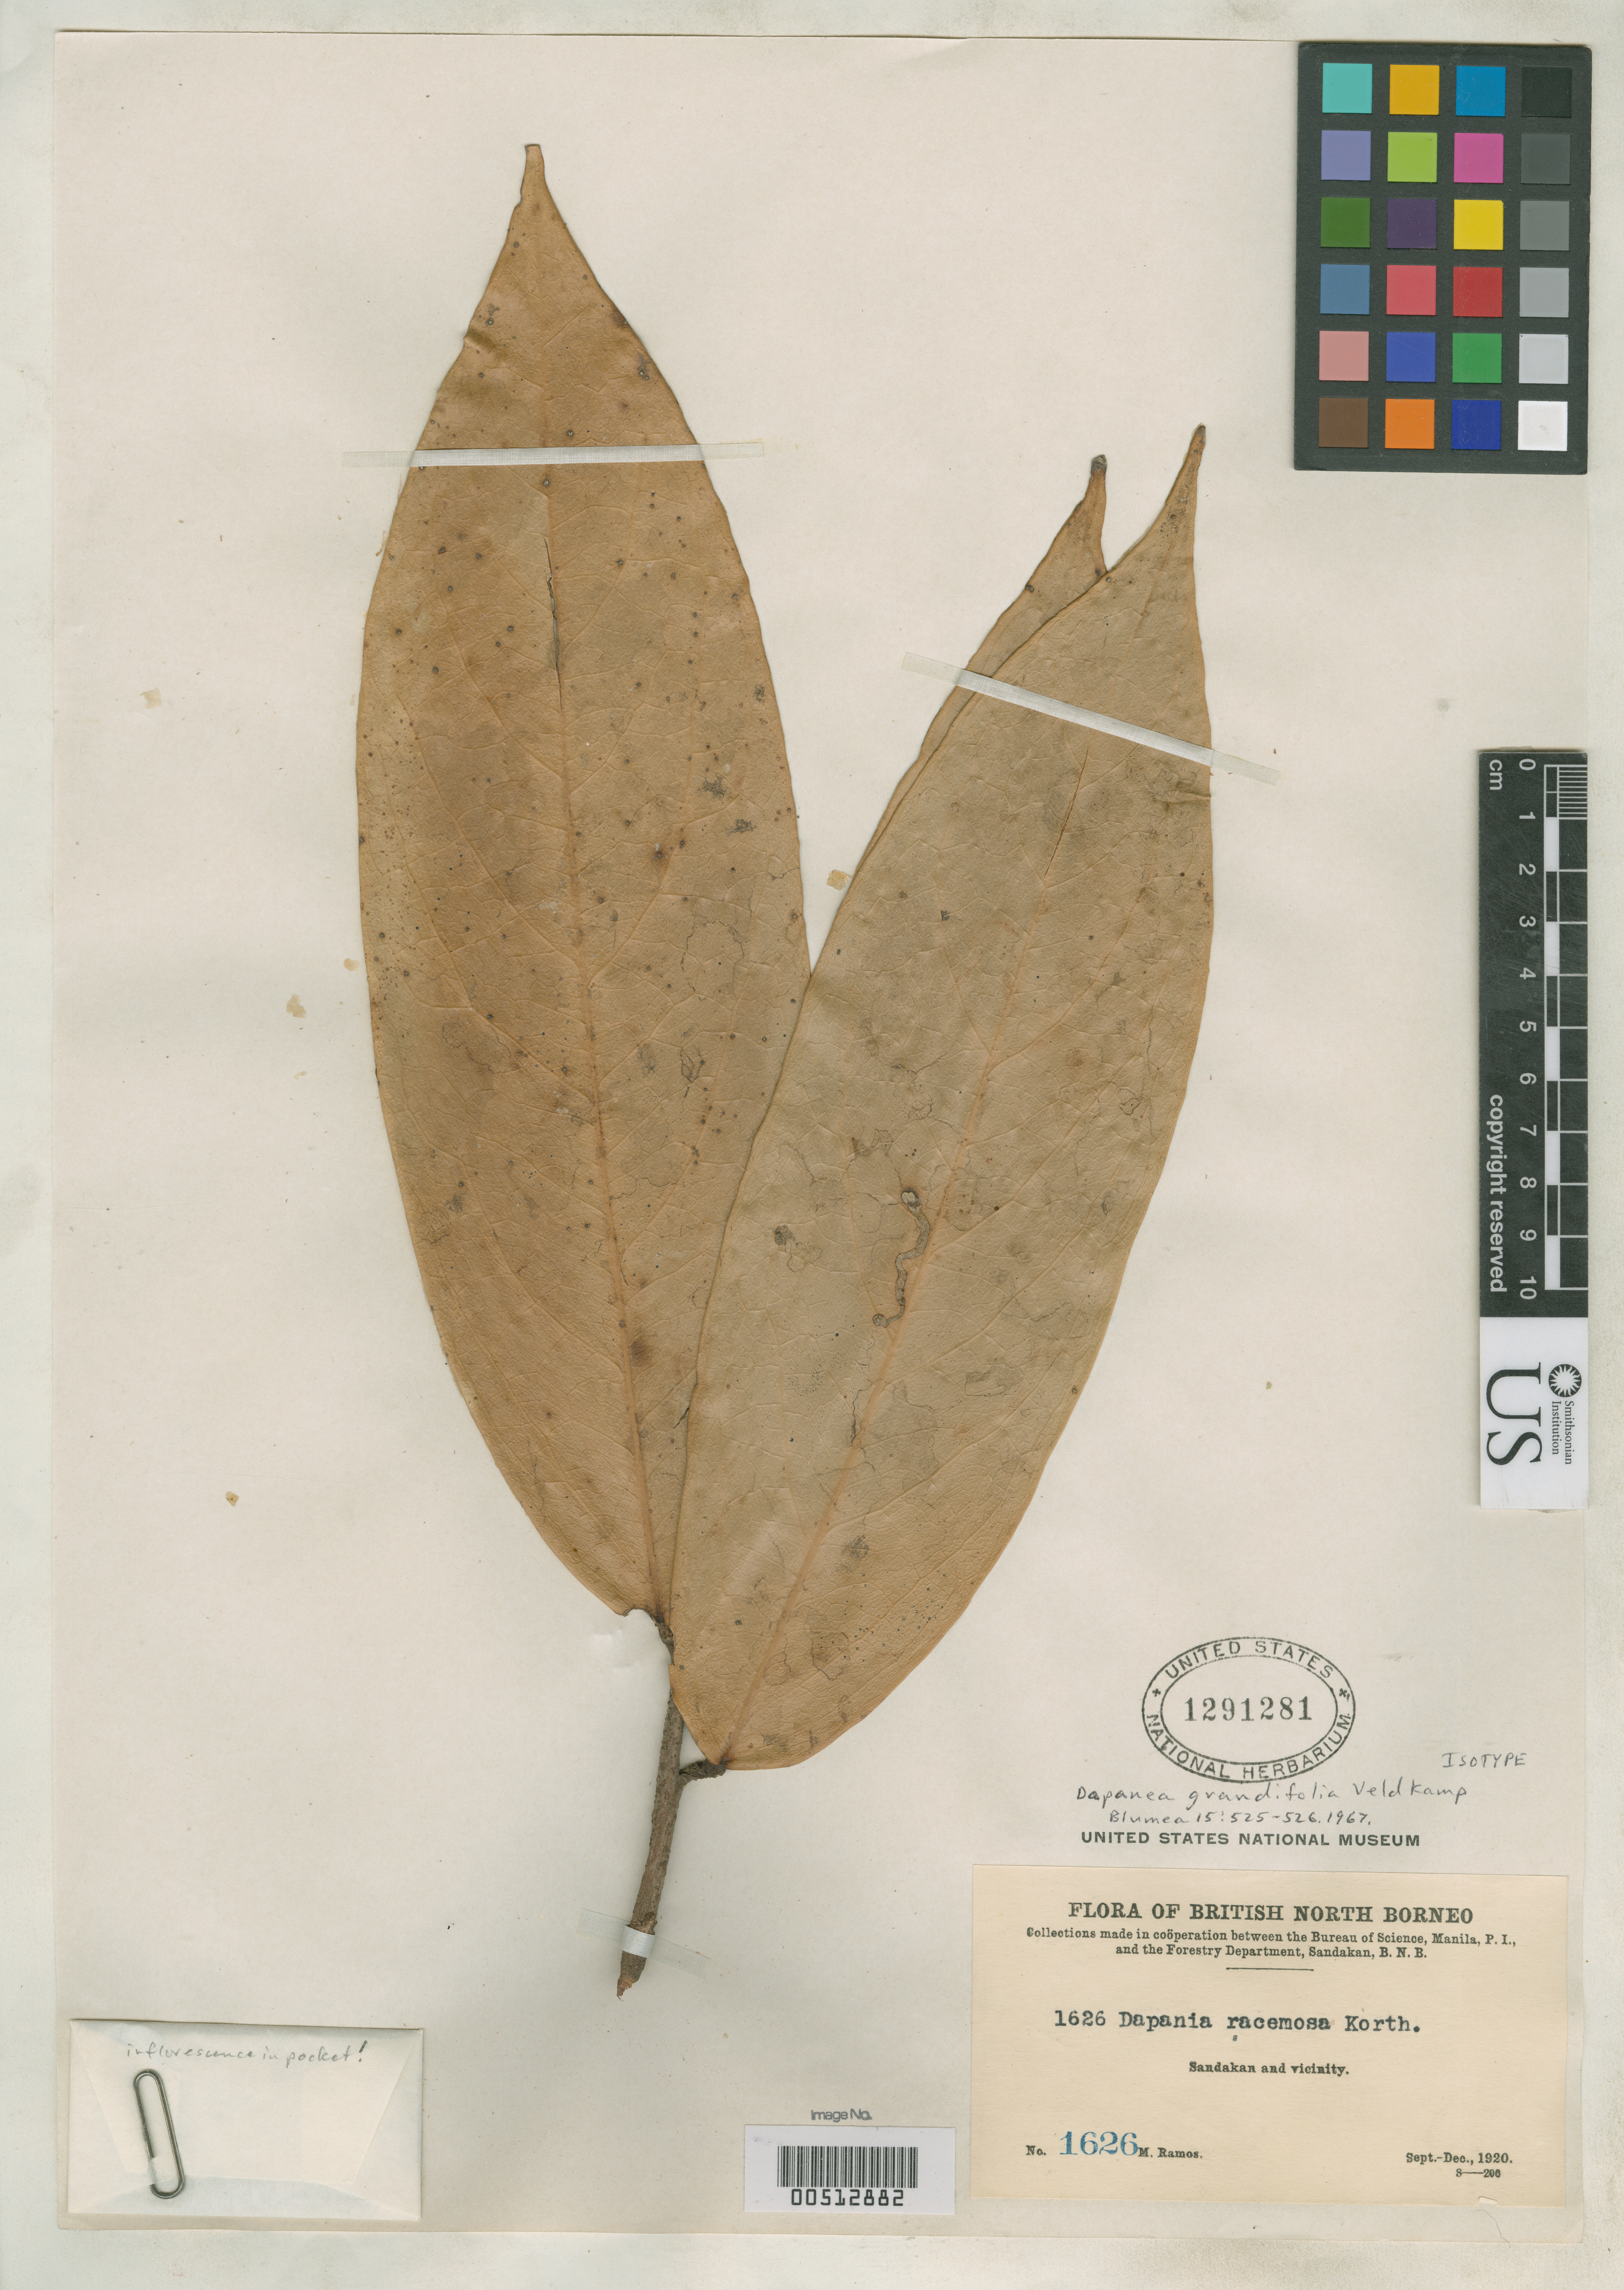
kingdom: Plantae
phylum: Tracheophyta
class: Magnoliopsida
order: Oxalidales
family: Oxalidaceae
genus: Dapania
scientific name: Dapania grandifolia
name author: Veldkamp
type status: Isotype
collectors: M. Ramos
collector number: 1626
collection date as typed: Sep 1920 to -- Dec 1920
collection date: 1920-09/1920-12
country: Malaysia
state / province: Sabah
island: Borneo Island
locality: Sandakan & vicinity.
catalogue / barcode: US 1291281